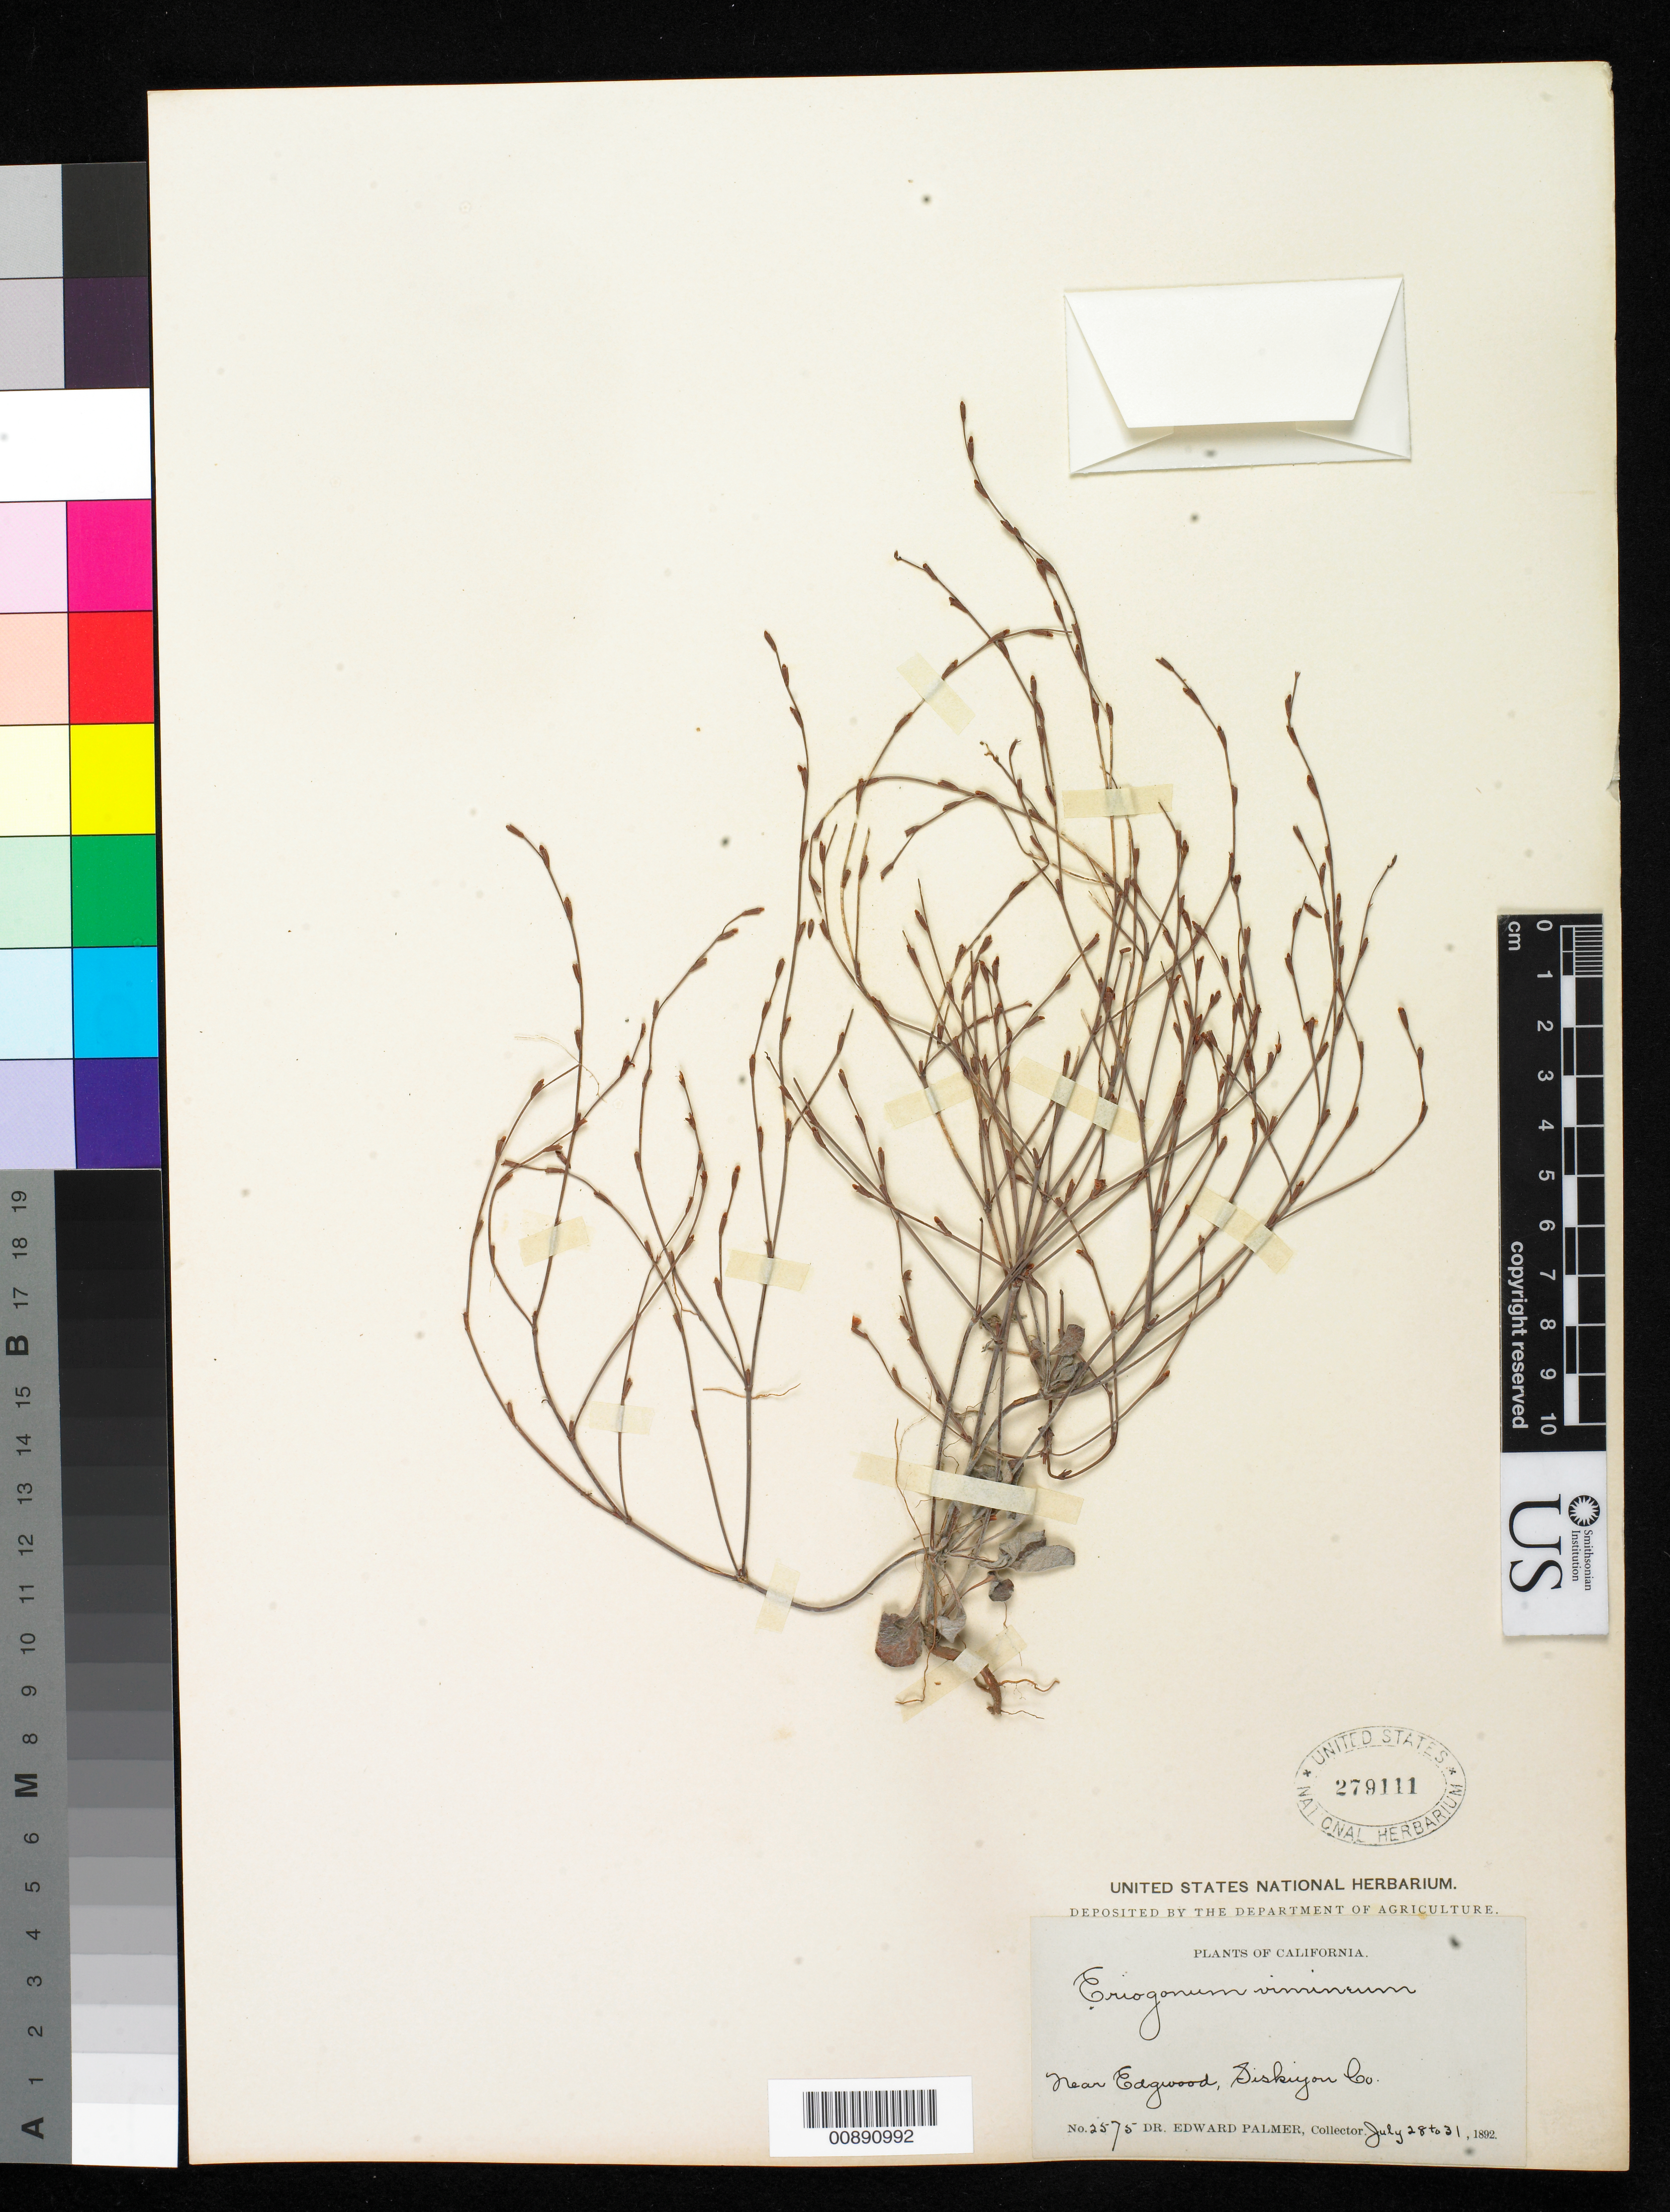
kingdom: Plantae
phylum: Tracheophyta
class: Magnoliopsida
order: Caryophyllales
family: Polygonaceae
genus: Eriogonum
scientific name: Eriogonum vimineum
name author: Douglas ex Benth.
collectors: E. Palmer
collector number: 2575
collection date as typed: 28 Jul 1892 to 31 Jul 1892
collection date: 1892-07-28/1892-07-31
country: United States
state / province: California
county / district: Siskiyou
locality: Near Edgwood, Siskiyou County, California.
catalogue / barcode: US 279111